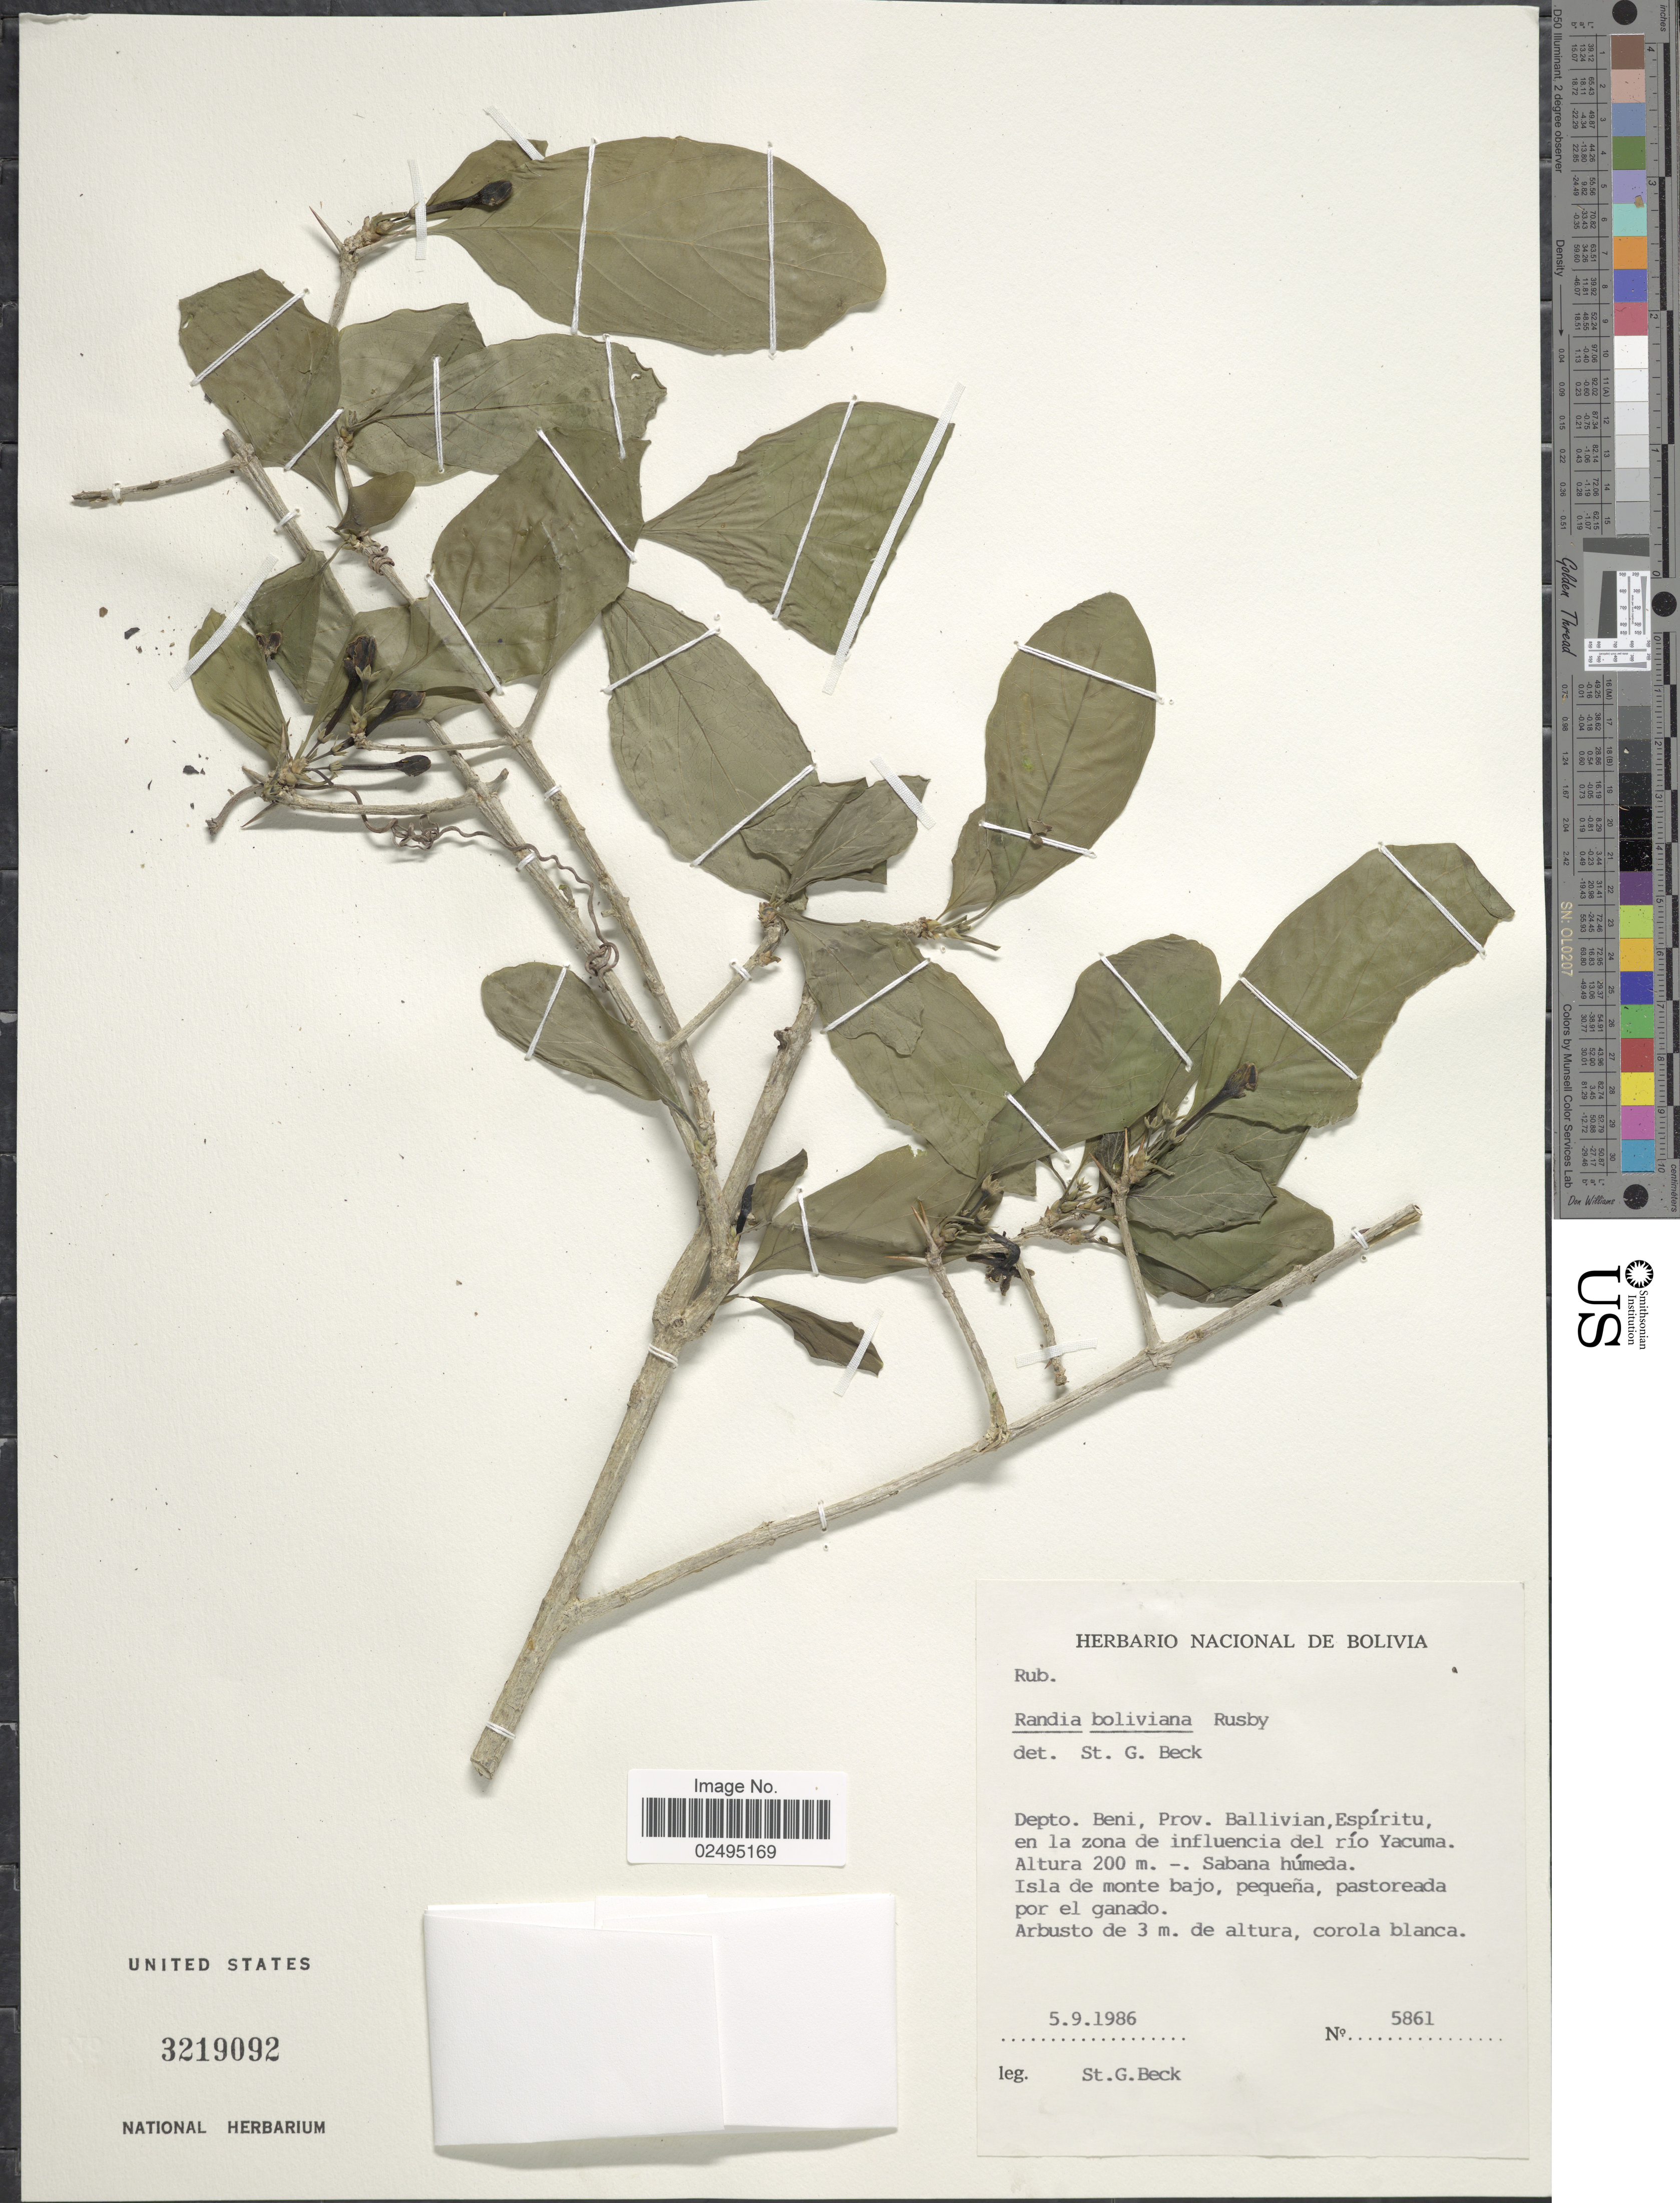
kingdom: Plantae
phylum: Tracheophyta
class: Magnoliopsida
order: Gentianales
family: Rubiaceae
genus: Randia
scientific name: Randia boliviana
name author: Rusby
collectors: S. G. Beck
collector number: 5861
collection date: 1986-09-05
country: Bolivia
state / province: Beni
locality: Prov. Ballivian , Espiritu, en la zona de influencia del rio Yacuma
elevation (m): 200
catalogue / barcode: US 3219092